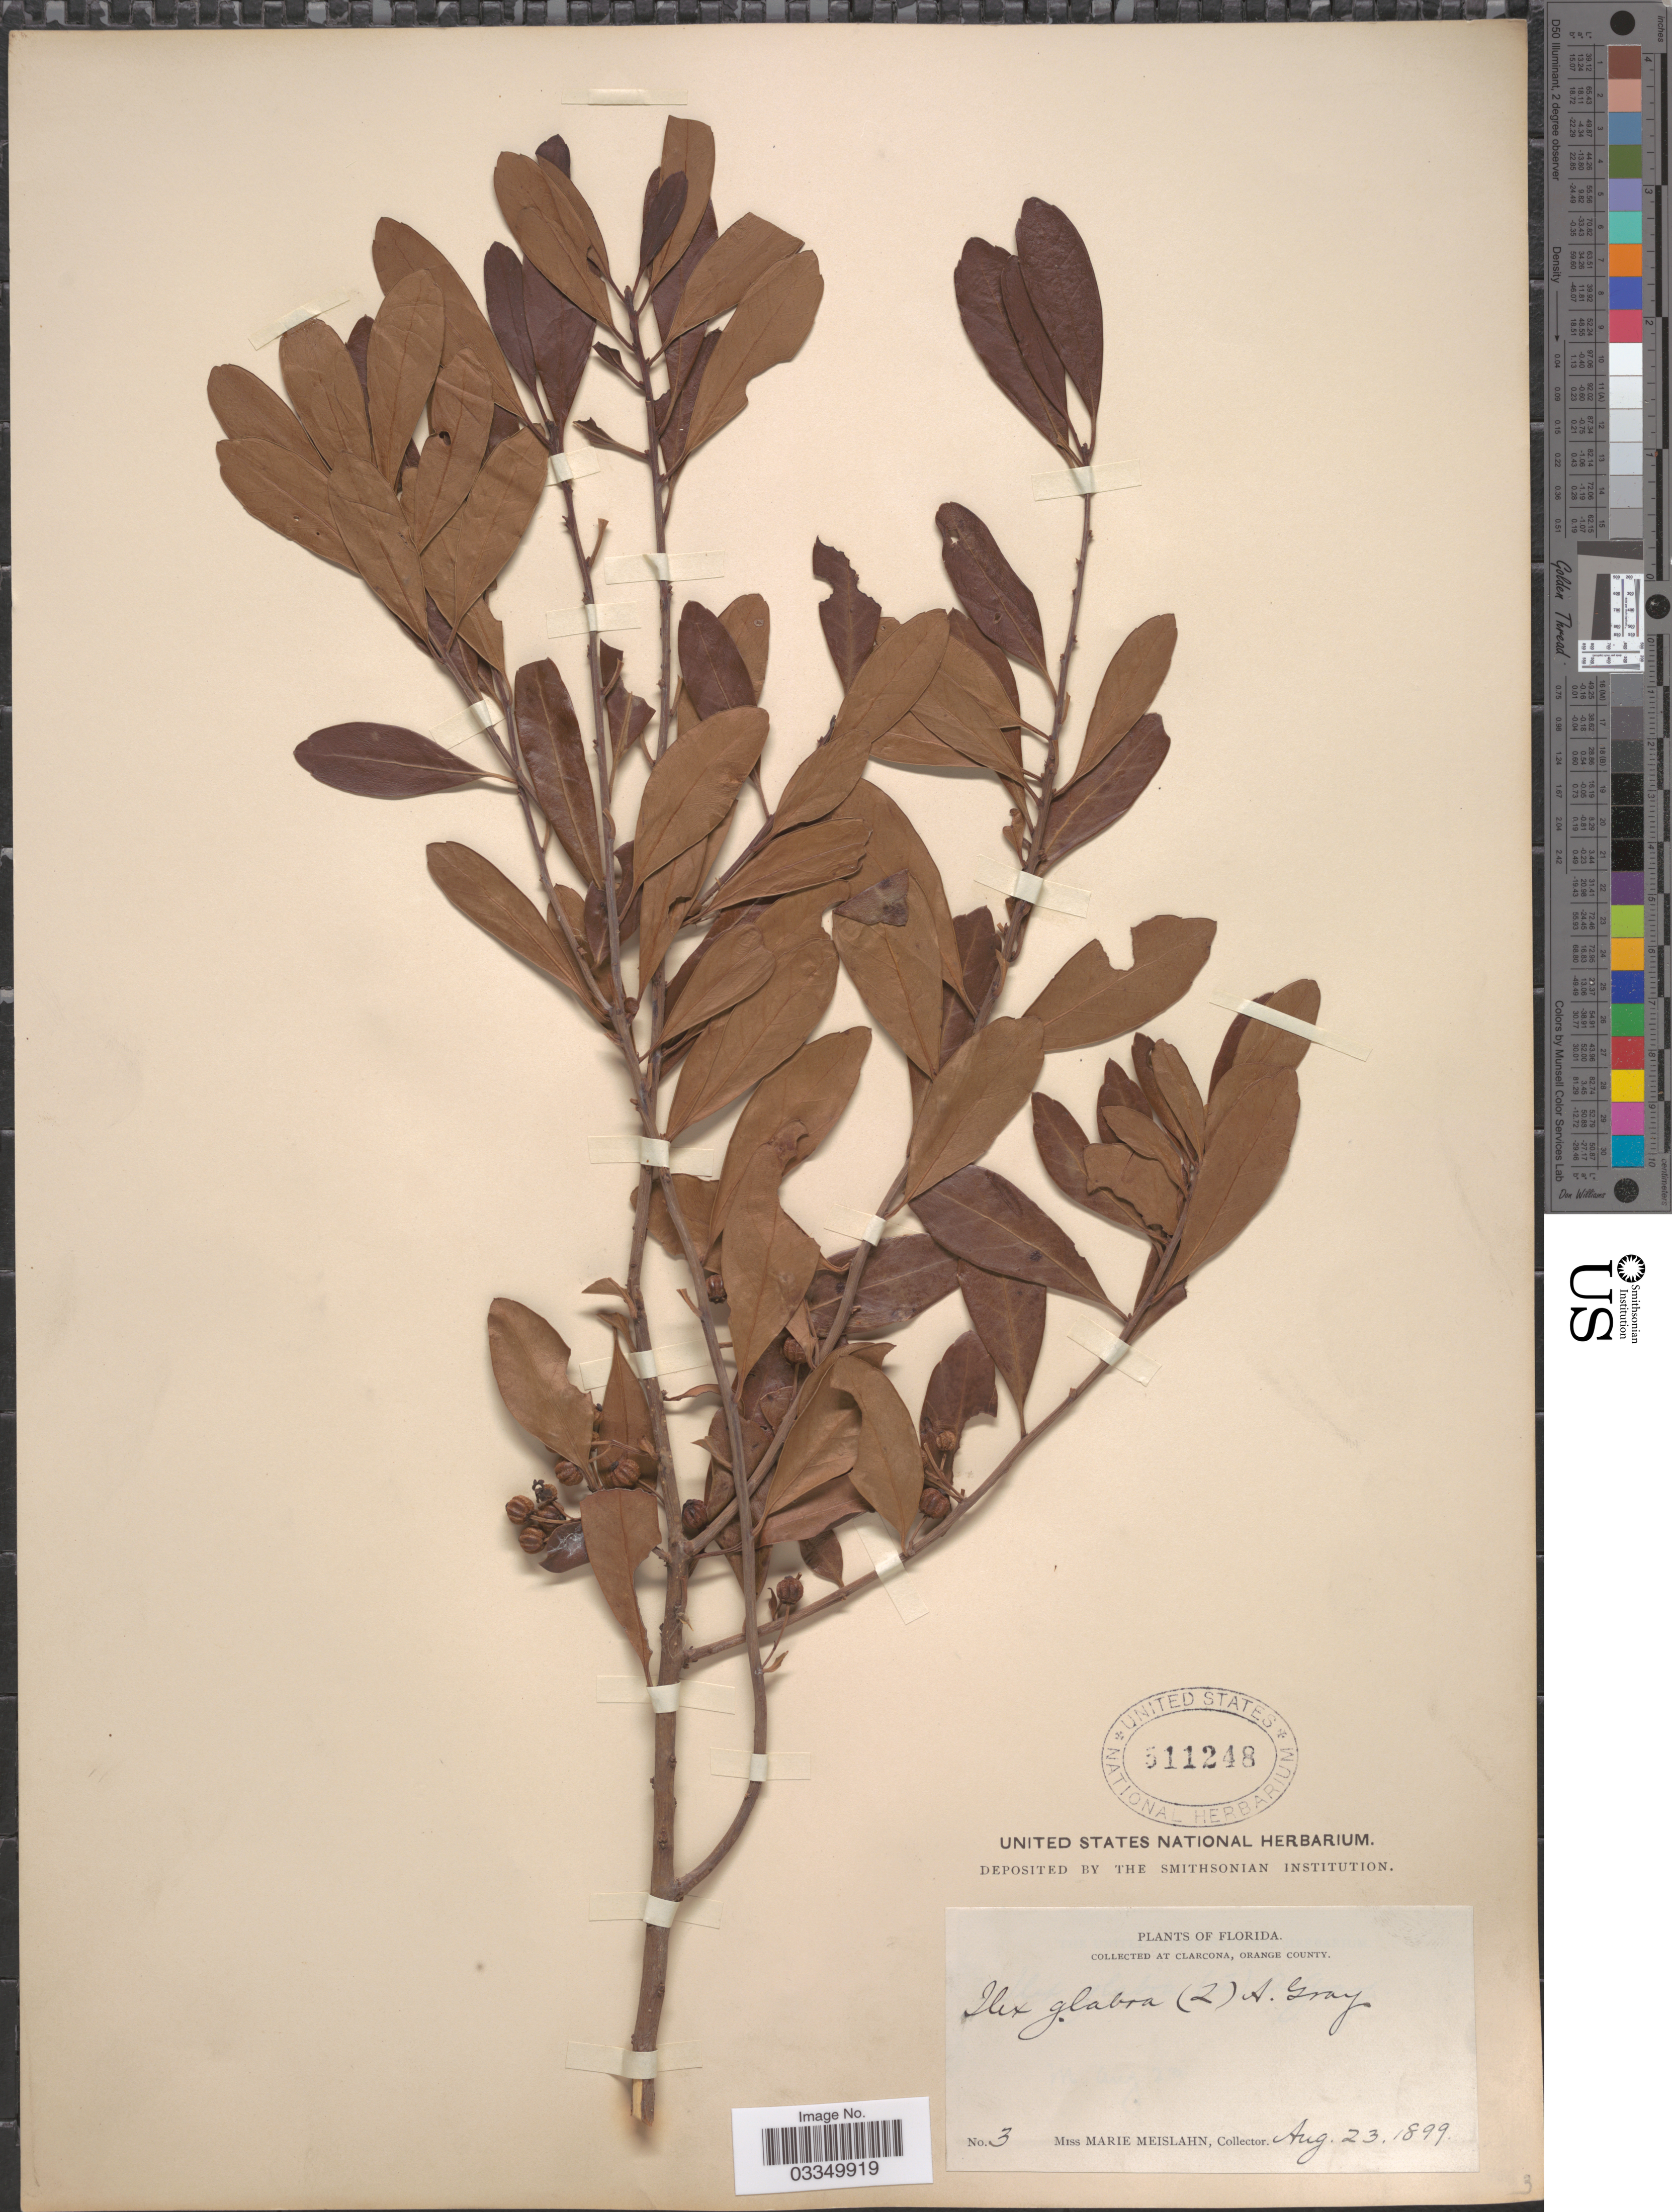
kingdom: Plantae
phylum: Tracheophyta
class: Magnoliopsida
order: Aquifoliales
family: Aquifoliaceae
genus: Ilex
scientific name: Ilex glabra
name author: (L.) A. Gray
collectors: M. Meislahn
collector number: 3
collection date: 1899-08-23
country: United States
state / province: Florida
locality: At Clarcona, Orange County.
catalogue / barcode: US 511248